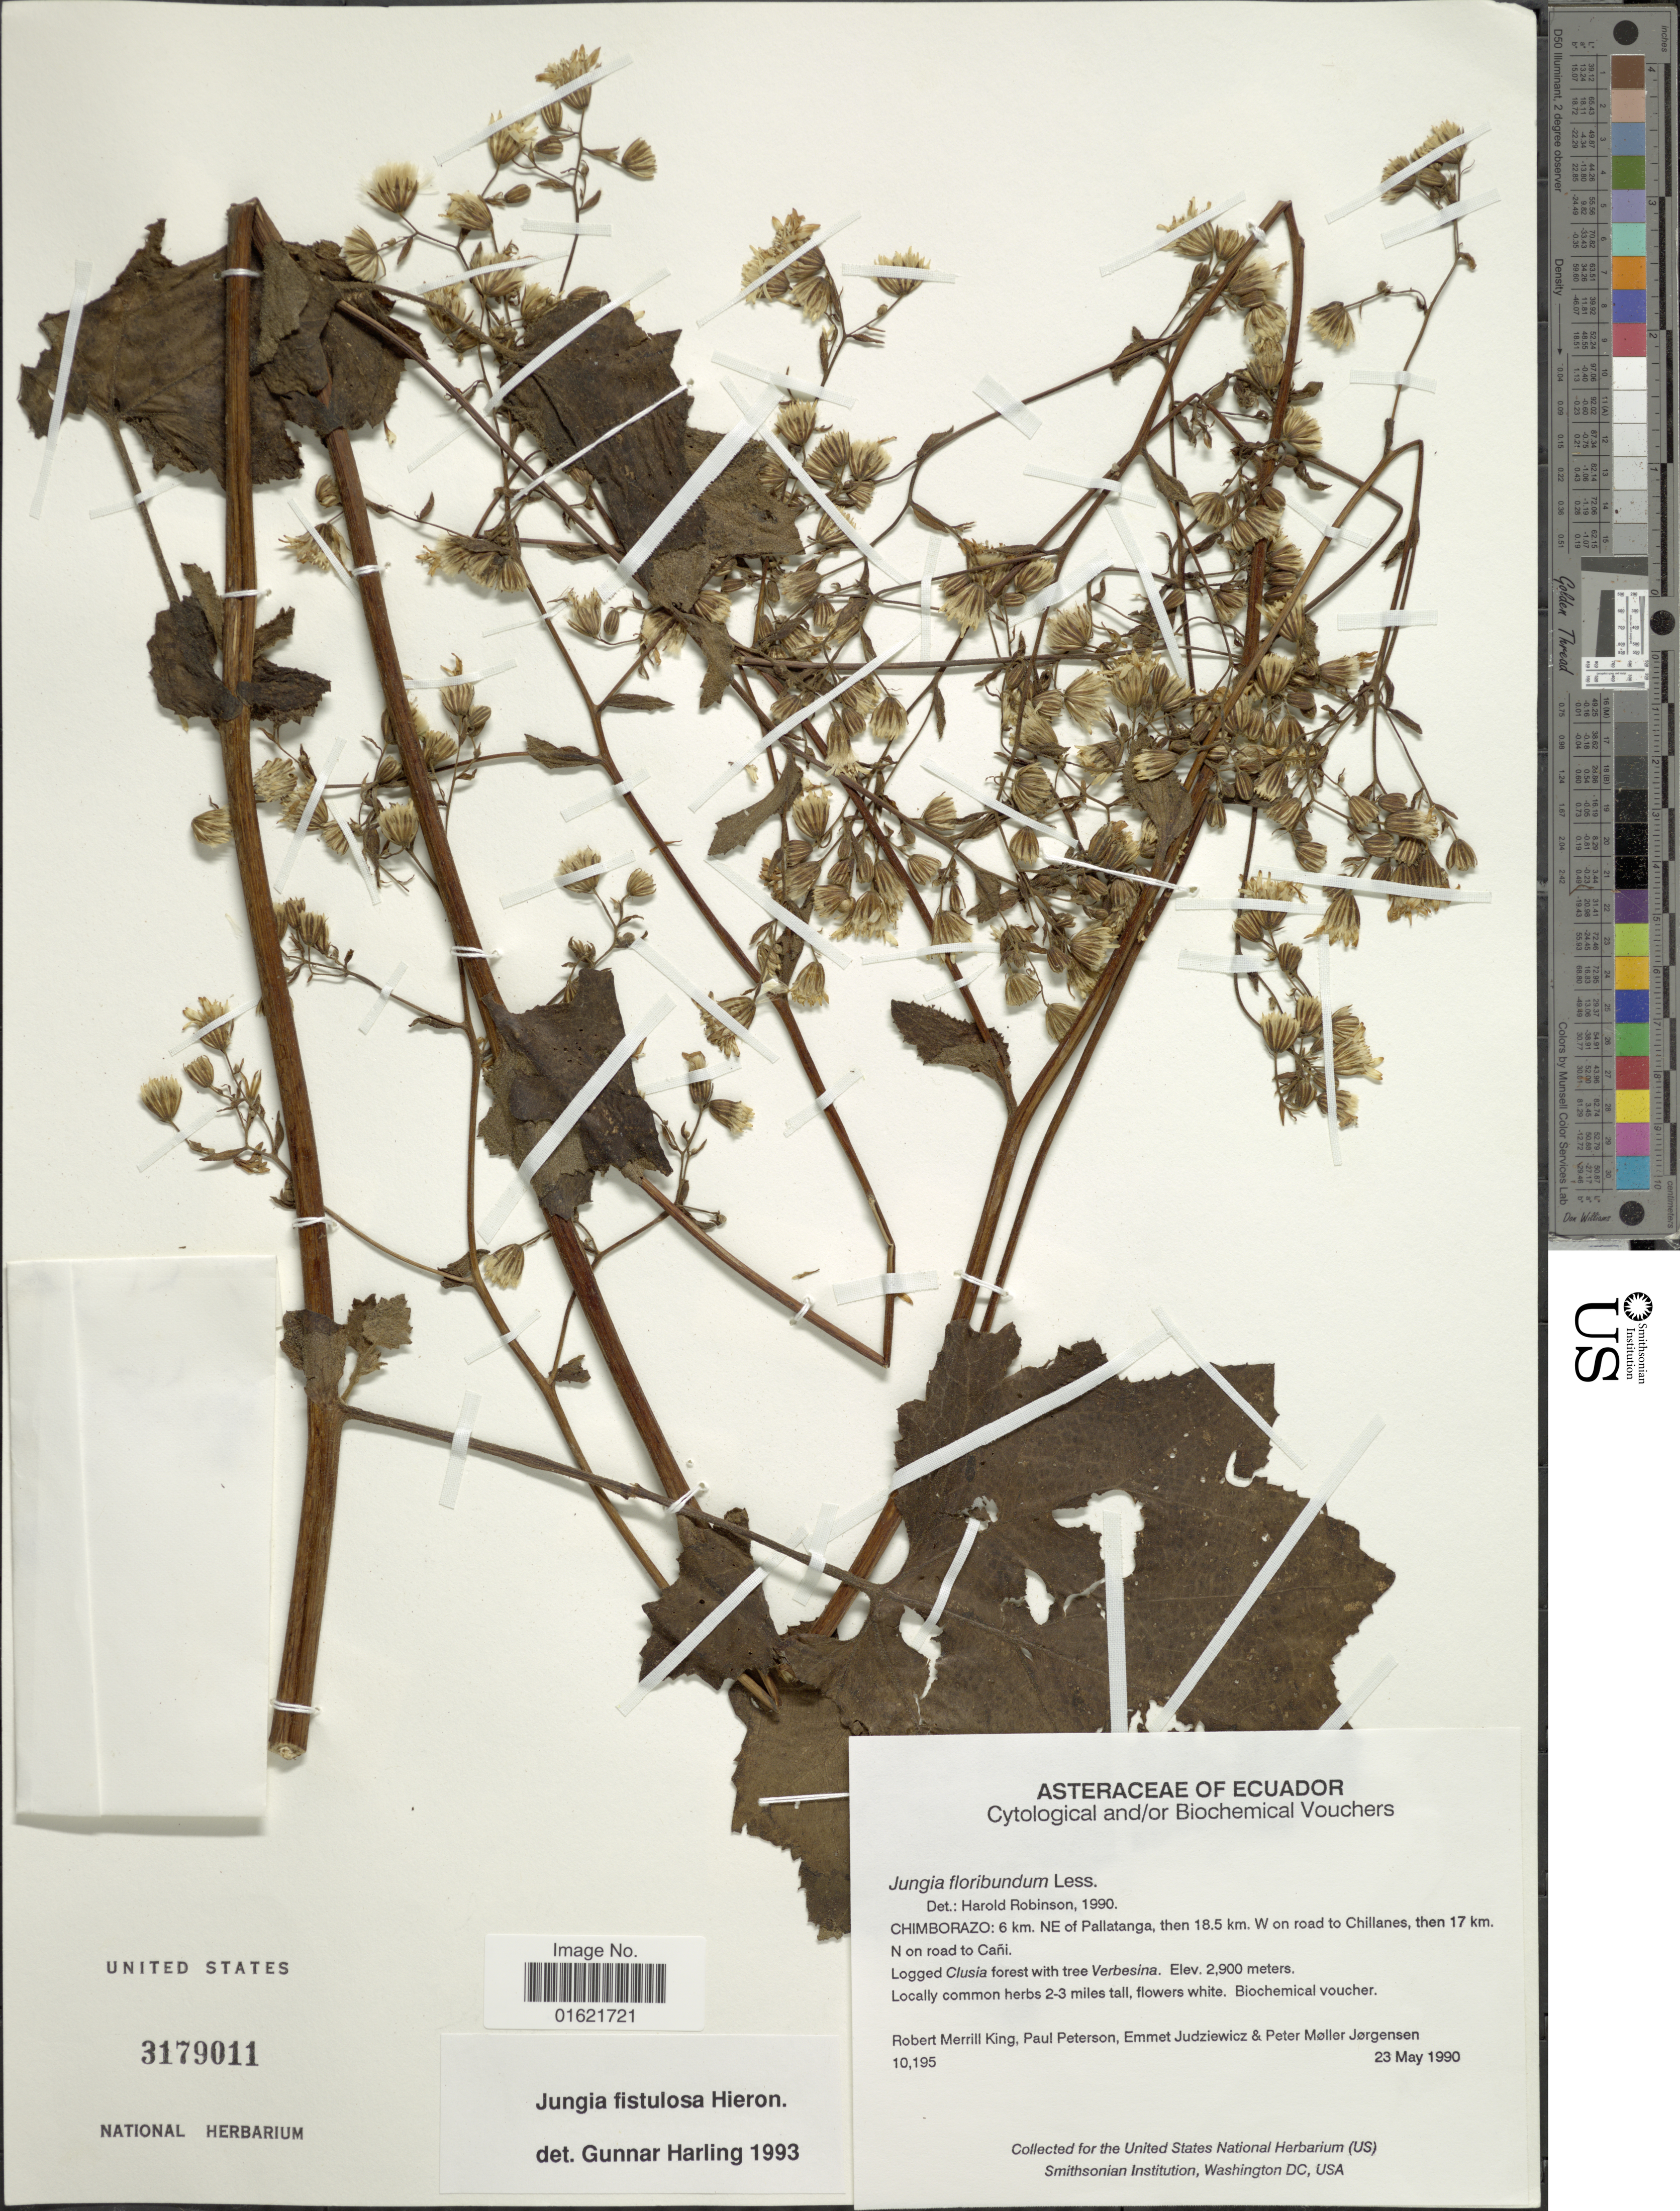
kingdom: Plantae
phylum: Tracheophyta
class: Magnoliopsida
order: Asterales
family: Asteraceae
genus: Jungia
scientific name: Jungia fistulosa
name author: Hieron.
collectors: R. M. King, A. M. Peterson, E. J. Judziewicz & P. M. Jørgensen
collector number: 10195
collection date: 1990-05-23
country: Ecuador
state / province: Chimborazo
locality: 6 km NE of Pallatnaga, then 18.5 km. W on road to Chillanes, the 17 km N on road to Cani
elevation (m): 2900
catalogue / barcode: US 3179011